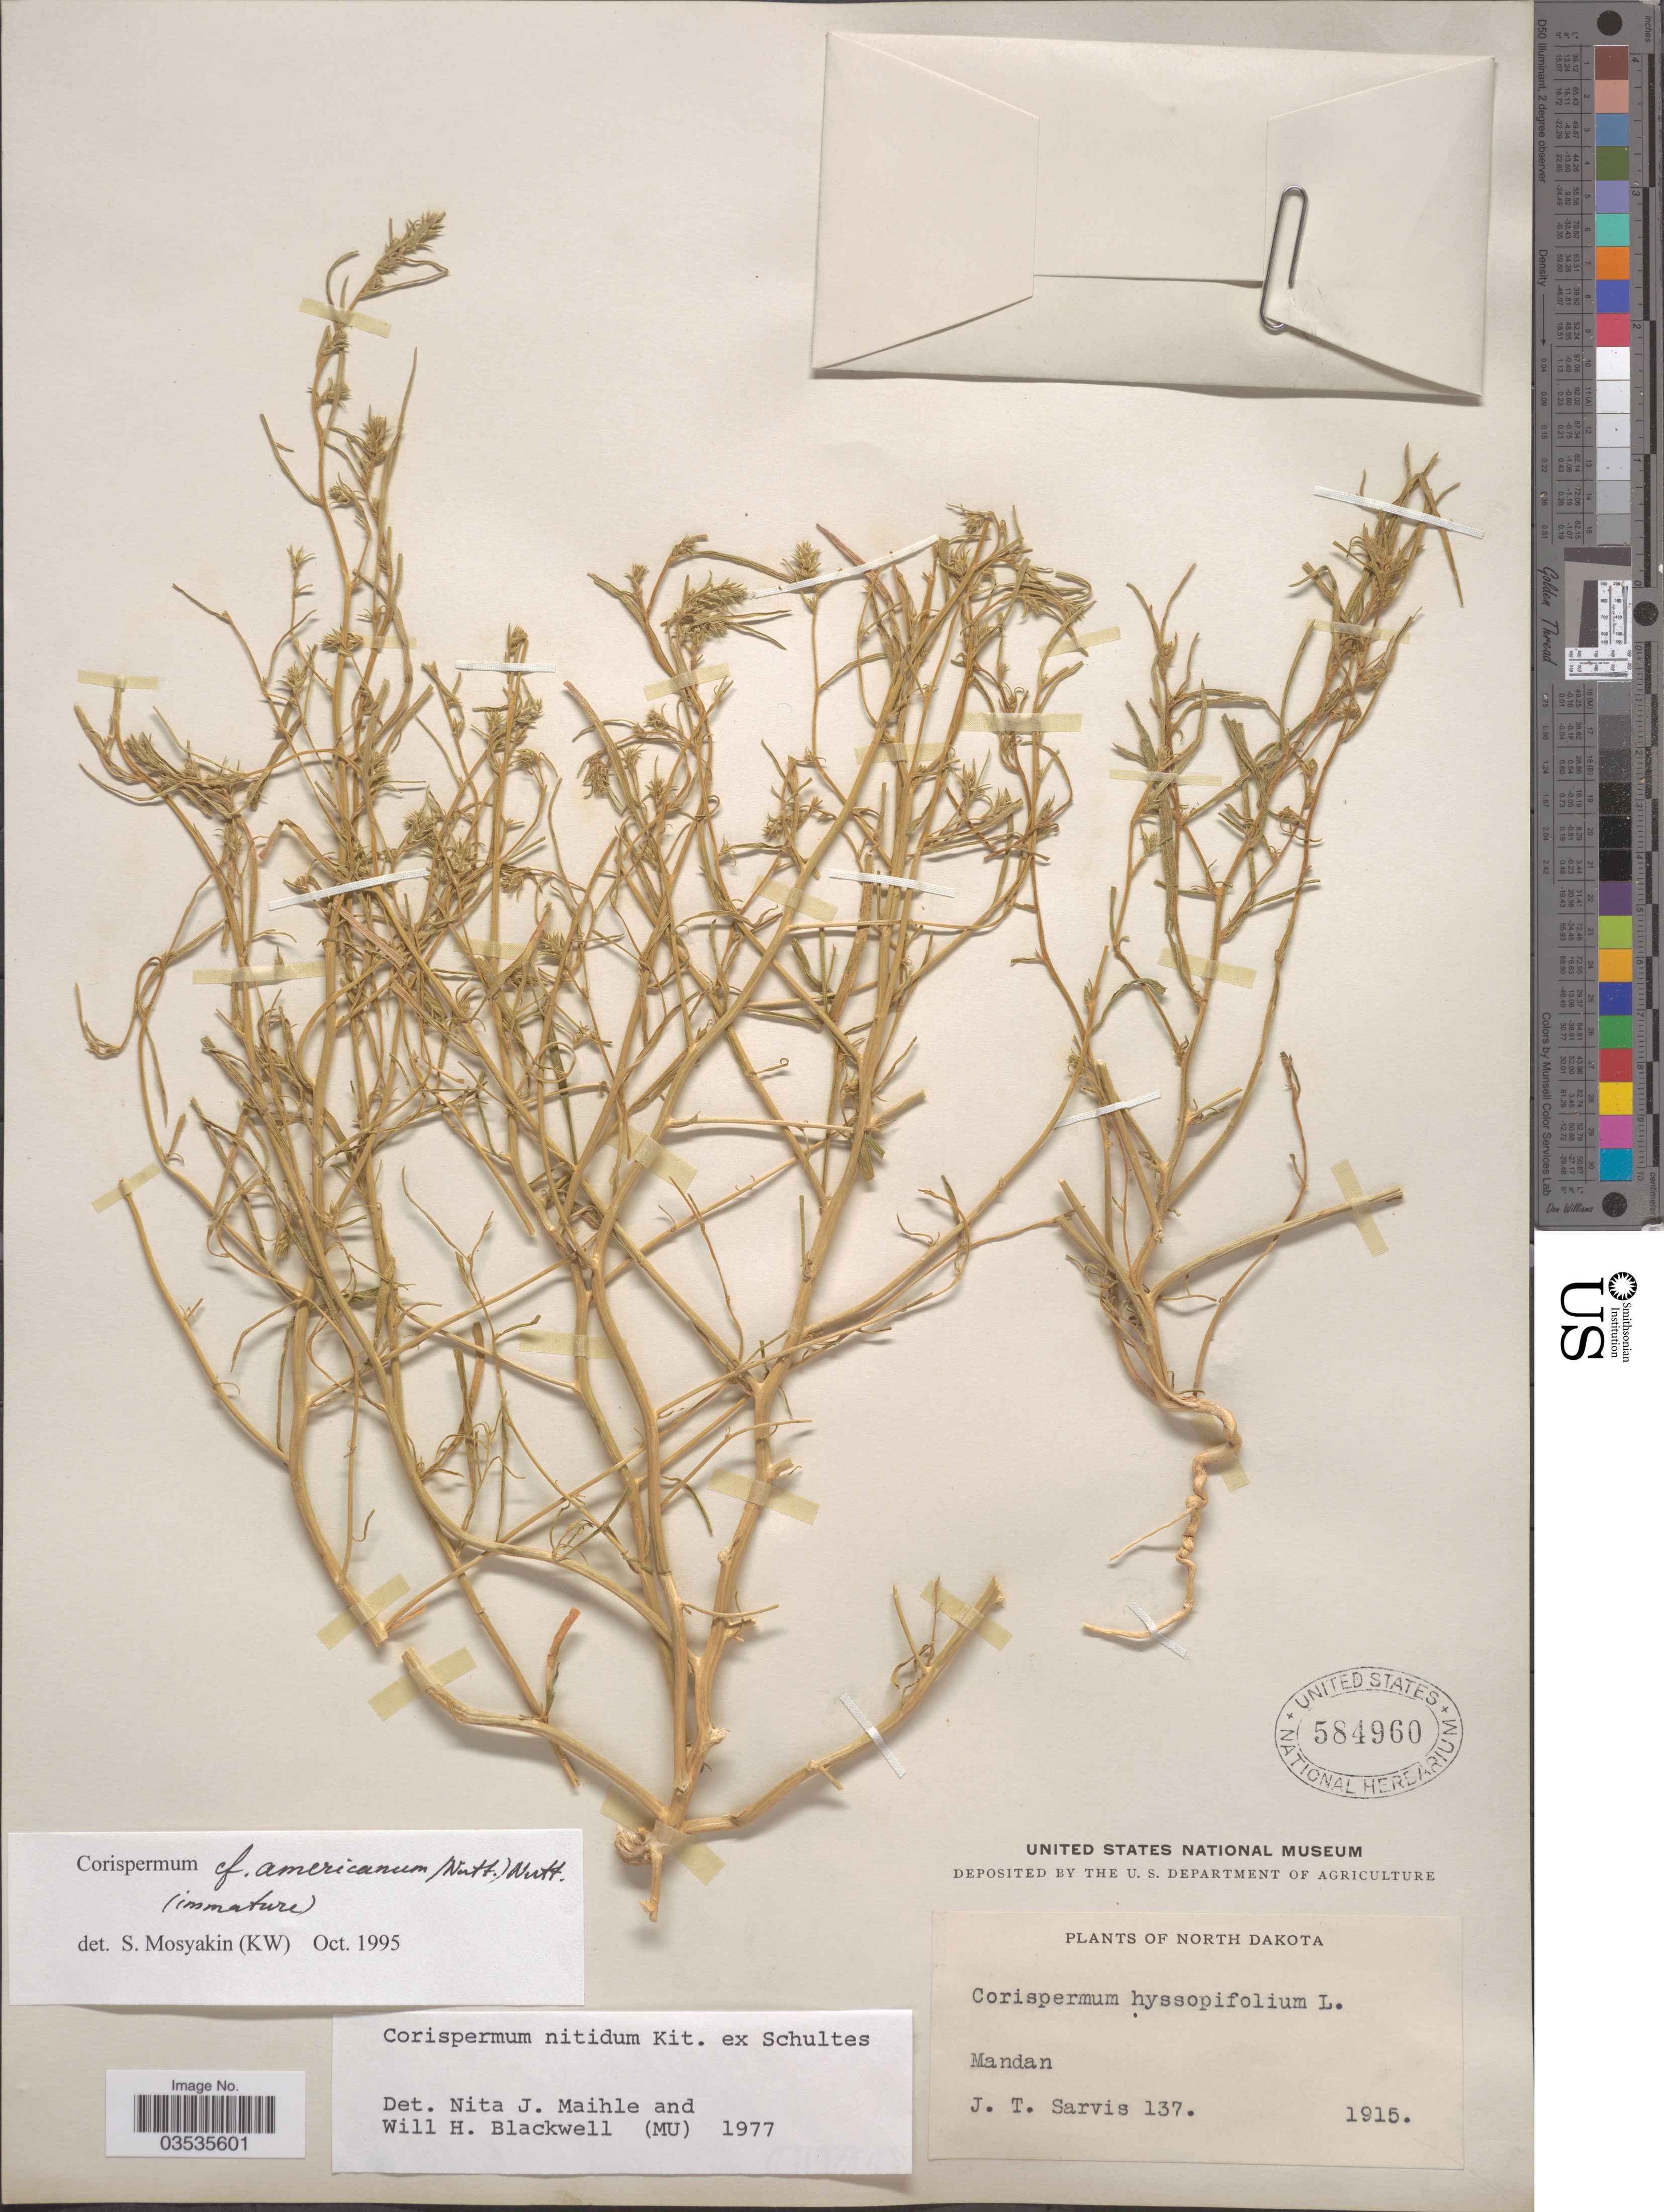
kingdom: Plantae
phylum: Tracheophyta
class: Magnoliopsida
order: Caryophyllales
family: Amaranthaceae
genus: Corispermum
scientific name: Corispermum americanum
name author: (Nutt.) Nutt.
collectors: J. Sarvis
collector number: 137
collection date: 1915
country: United States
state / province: North Dakota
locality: Mandan.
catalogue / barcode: US 584960